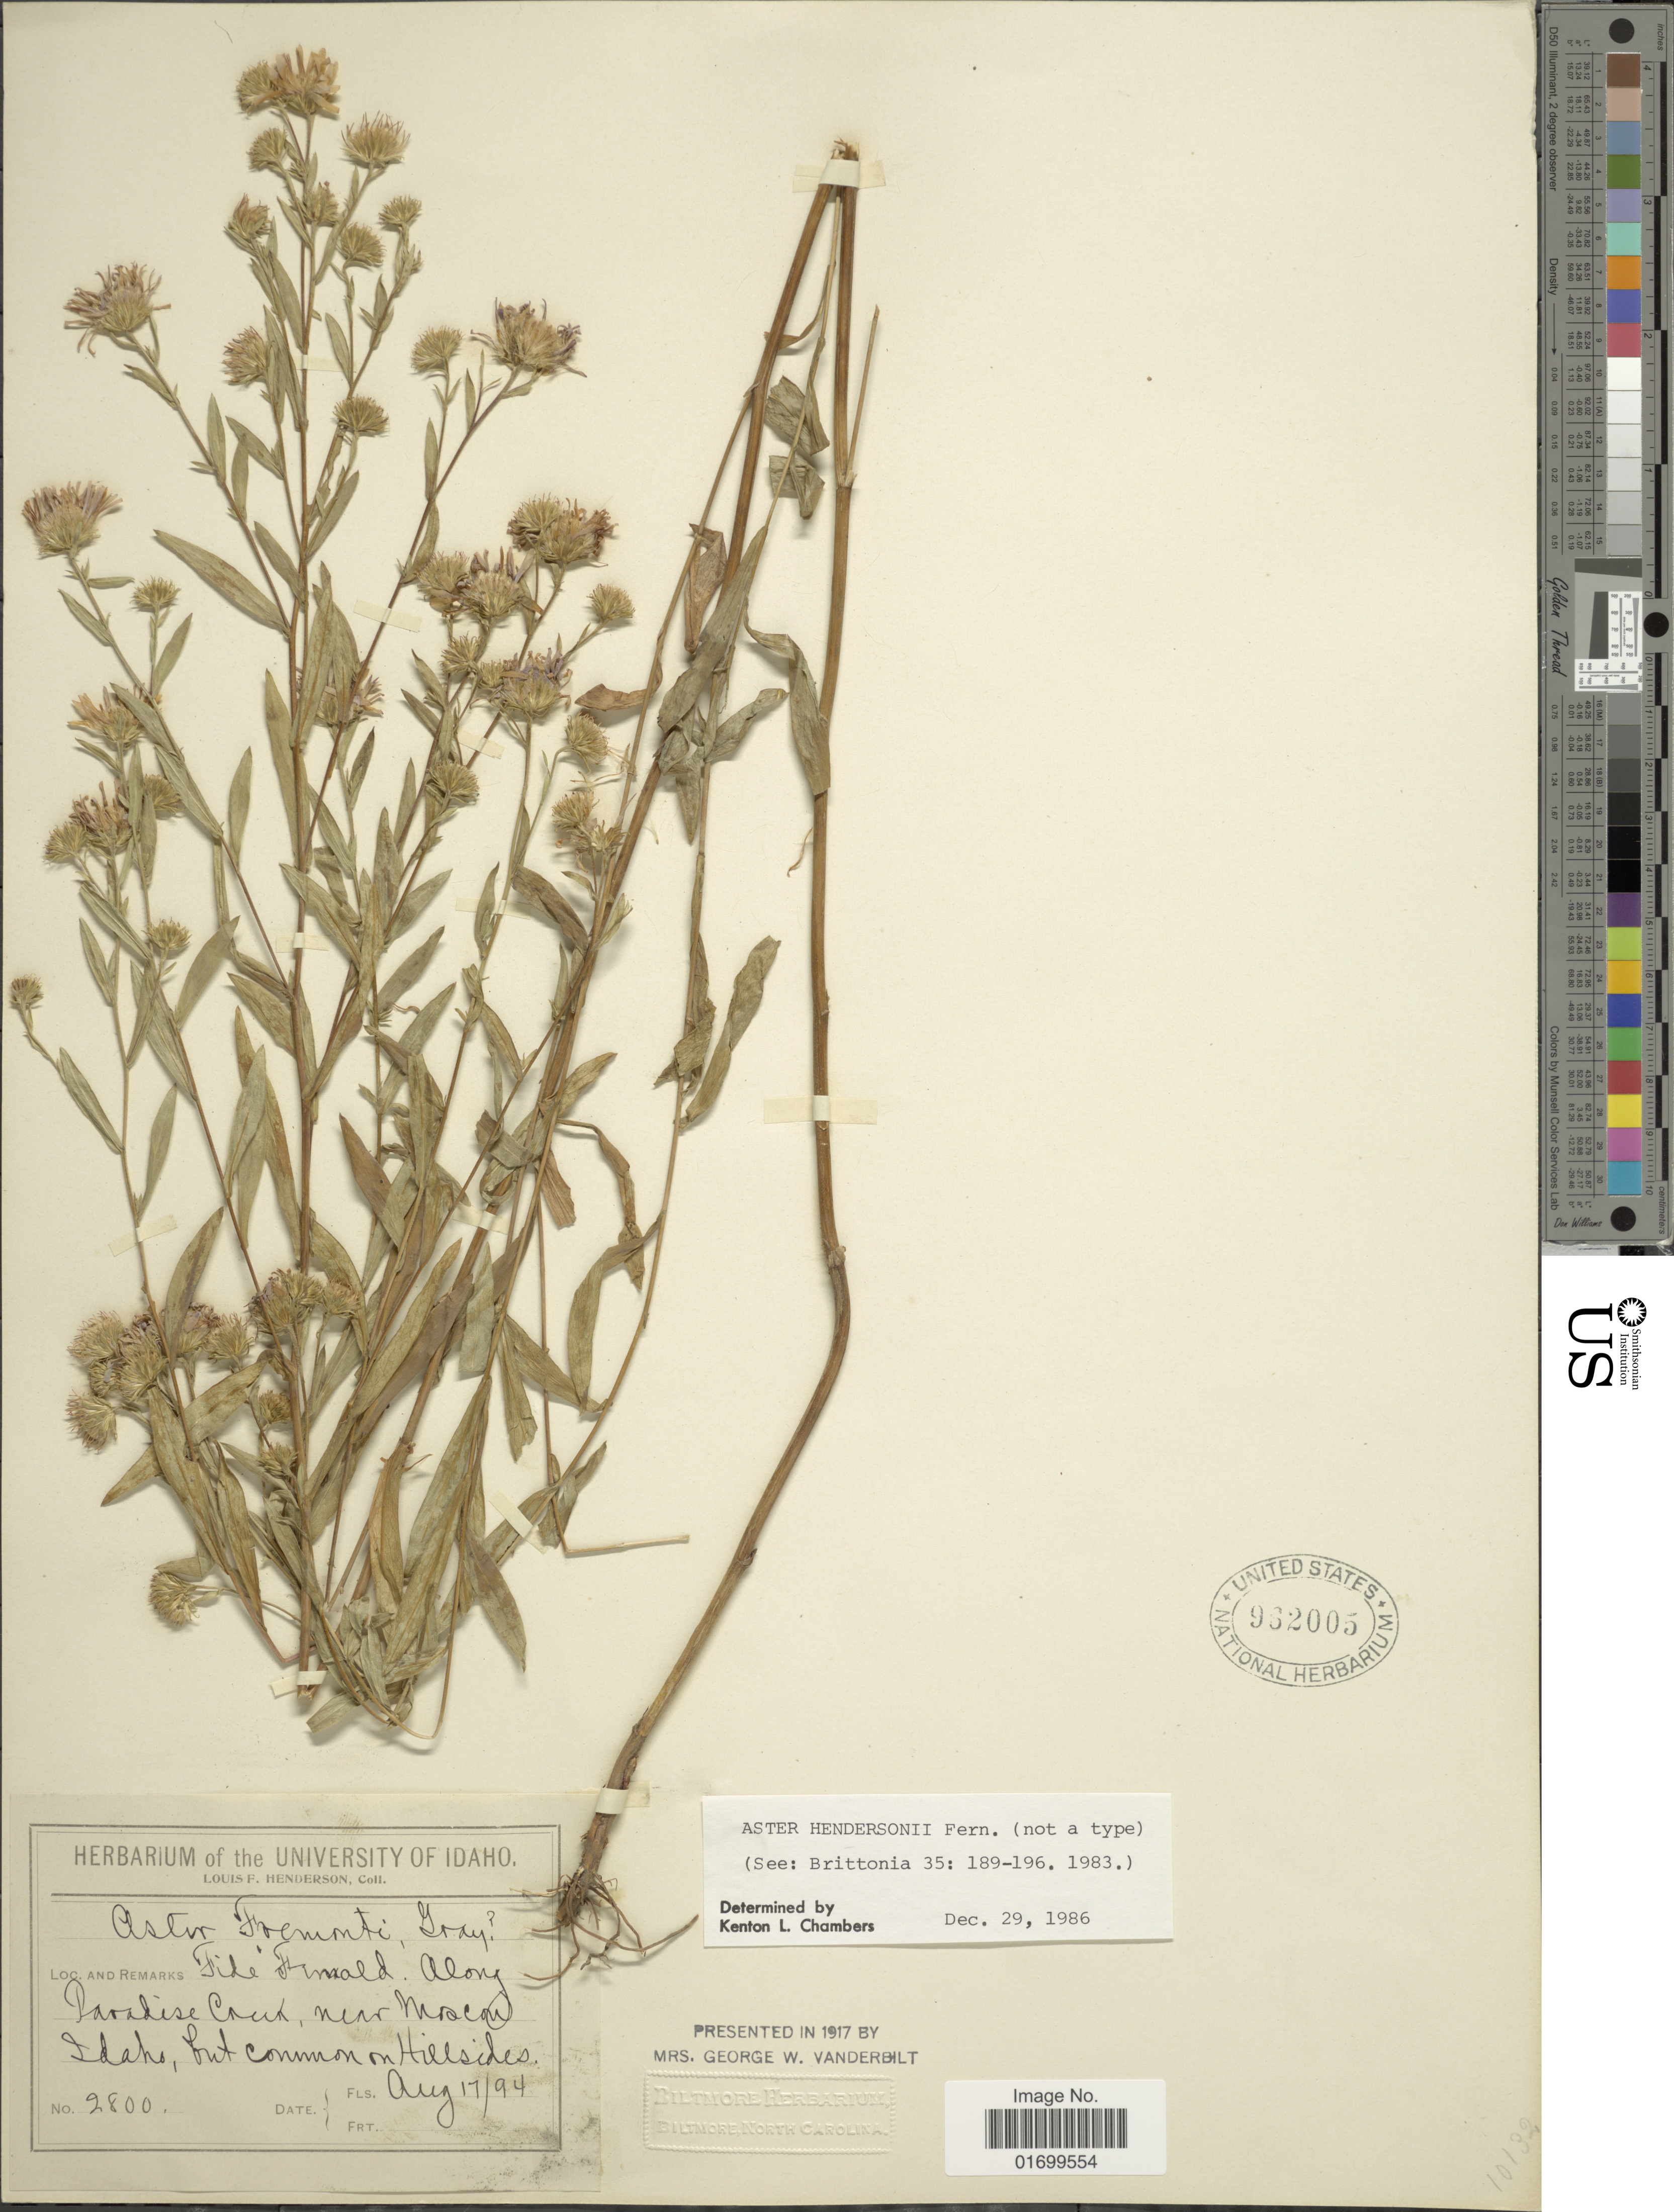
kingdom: Plantae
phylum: Tracheophyta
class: Magnoliopsida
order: Asterales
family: Asteraceae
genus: Symphyotrichum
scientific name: Symphyotrichum hendersonii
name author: (Fernald) G.L. Nesom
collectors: L. Henderson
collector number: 2800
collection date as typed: Transcribed d/m/y: 17/8/94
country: United States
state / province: Idaho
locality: Along Paradise Creek, near Moscow.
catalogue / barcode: US 962005